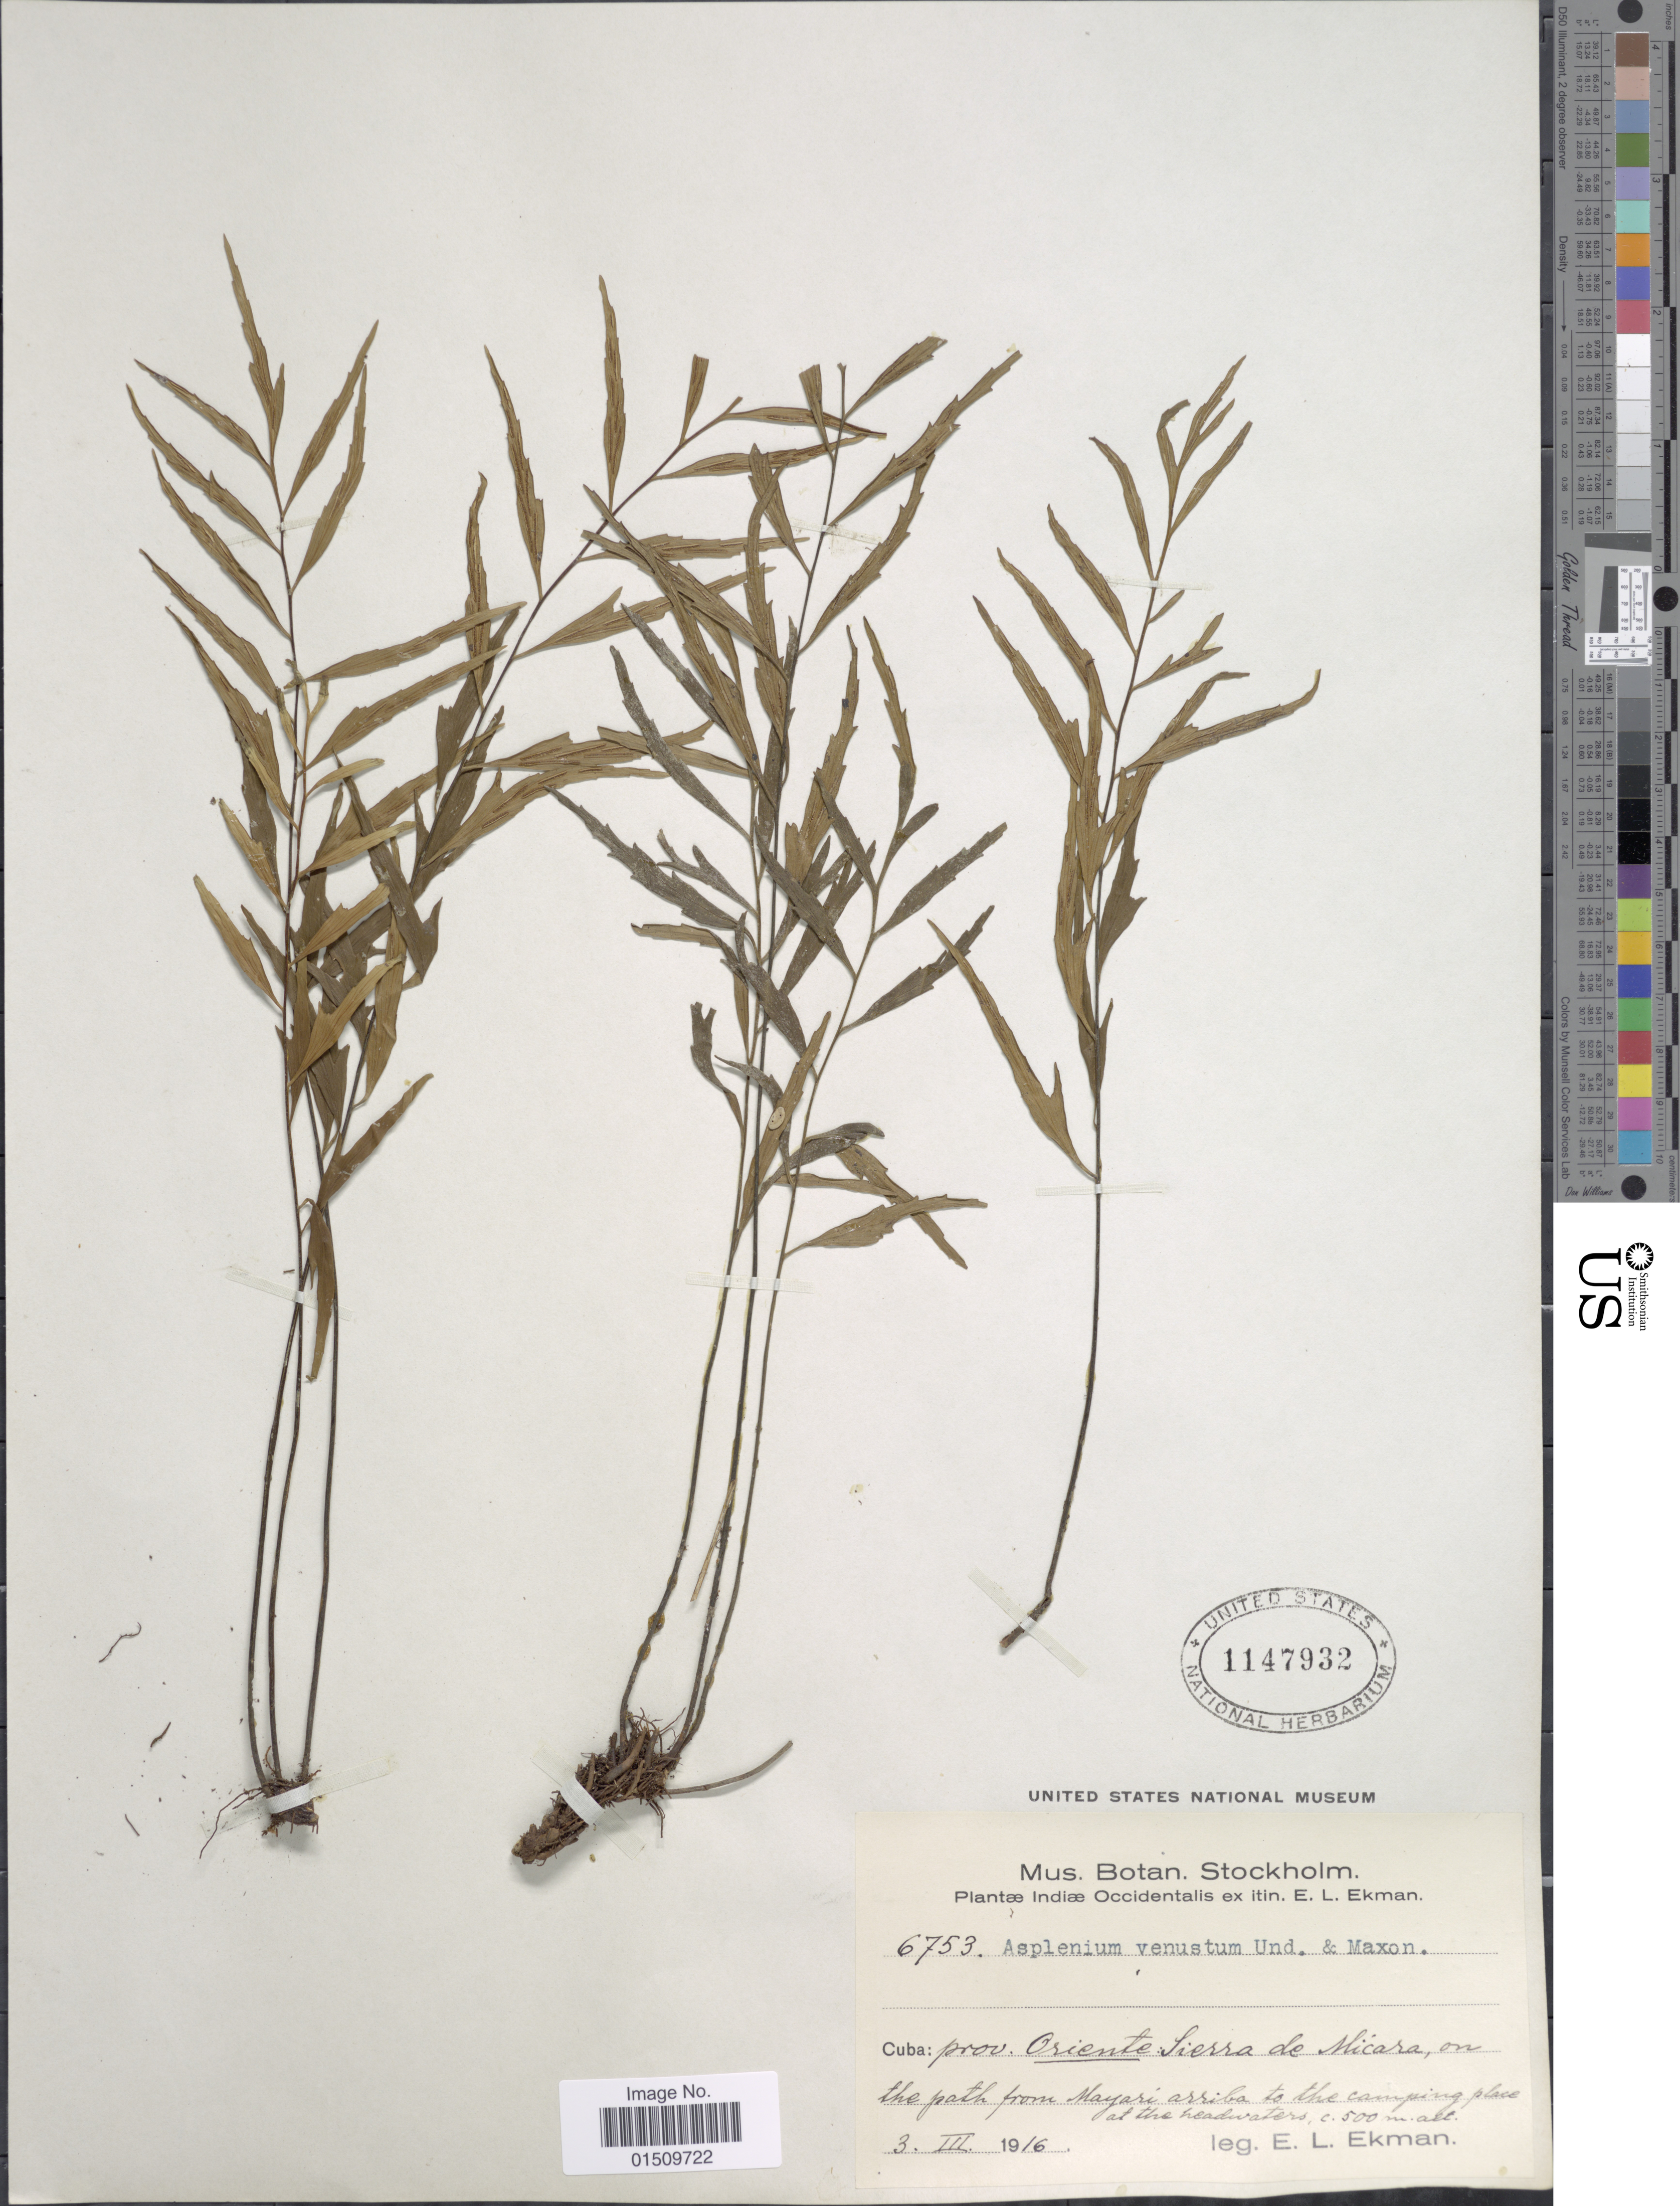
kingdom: Plantae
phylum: Tracheophyta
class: Polypodiopsida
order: Polypodiales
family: Aspleniaceae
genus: Asplenium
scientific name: Asplenium venustum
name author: Underw. & Maxon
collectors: E. L. Ekman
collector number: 6753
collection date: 1916-03-03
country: Cuba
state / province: Oriente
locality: Cuba, Sierra de Hicara, on the path from Nayari arriba to the camping place at the headqwaters.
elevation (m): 500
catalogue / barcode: US 1147932